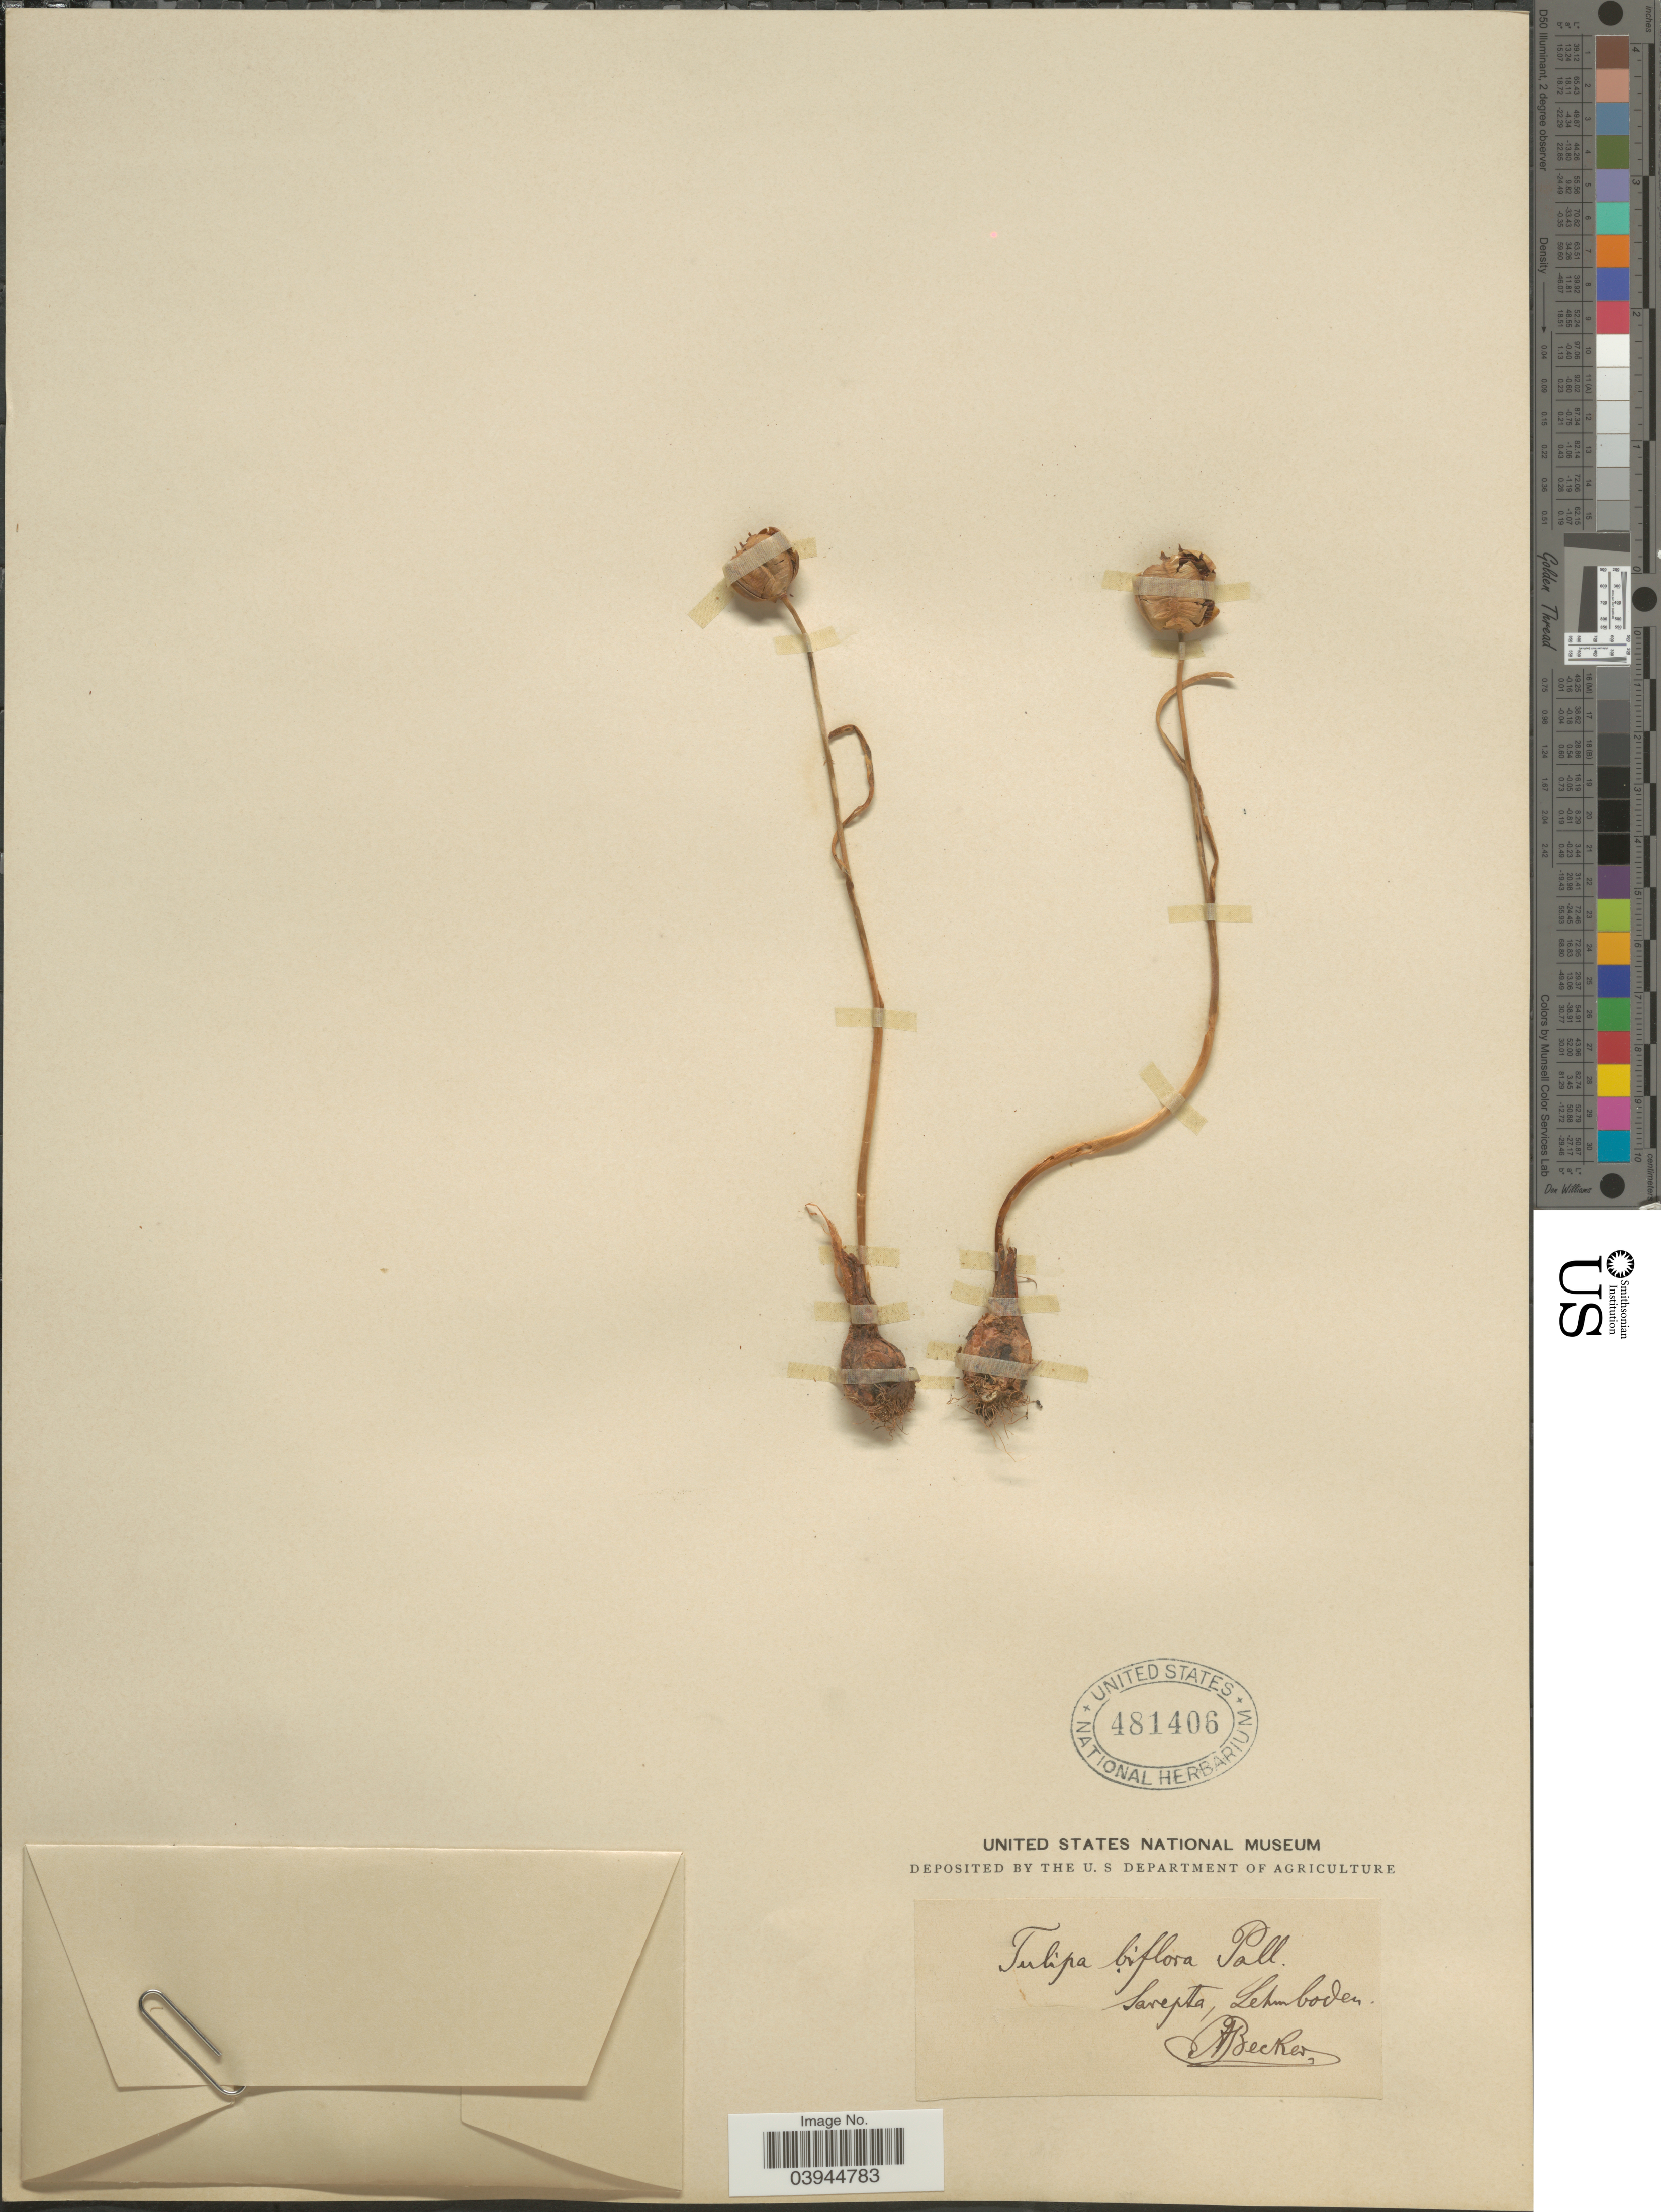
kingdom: Plantae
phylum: Tracheophyta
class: Liliopsida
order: Liliales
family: Liliaceae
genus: Tulipa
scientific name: Tulipa biflora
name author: Pall.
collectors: A. Becker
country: Russian Federation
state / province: Volgograd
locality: Sarepta, Lehmboden.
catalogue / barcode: US 481406